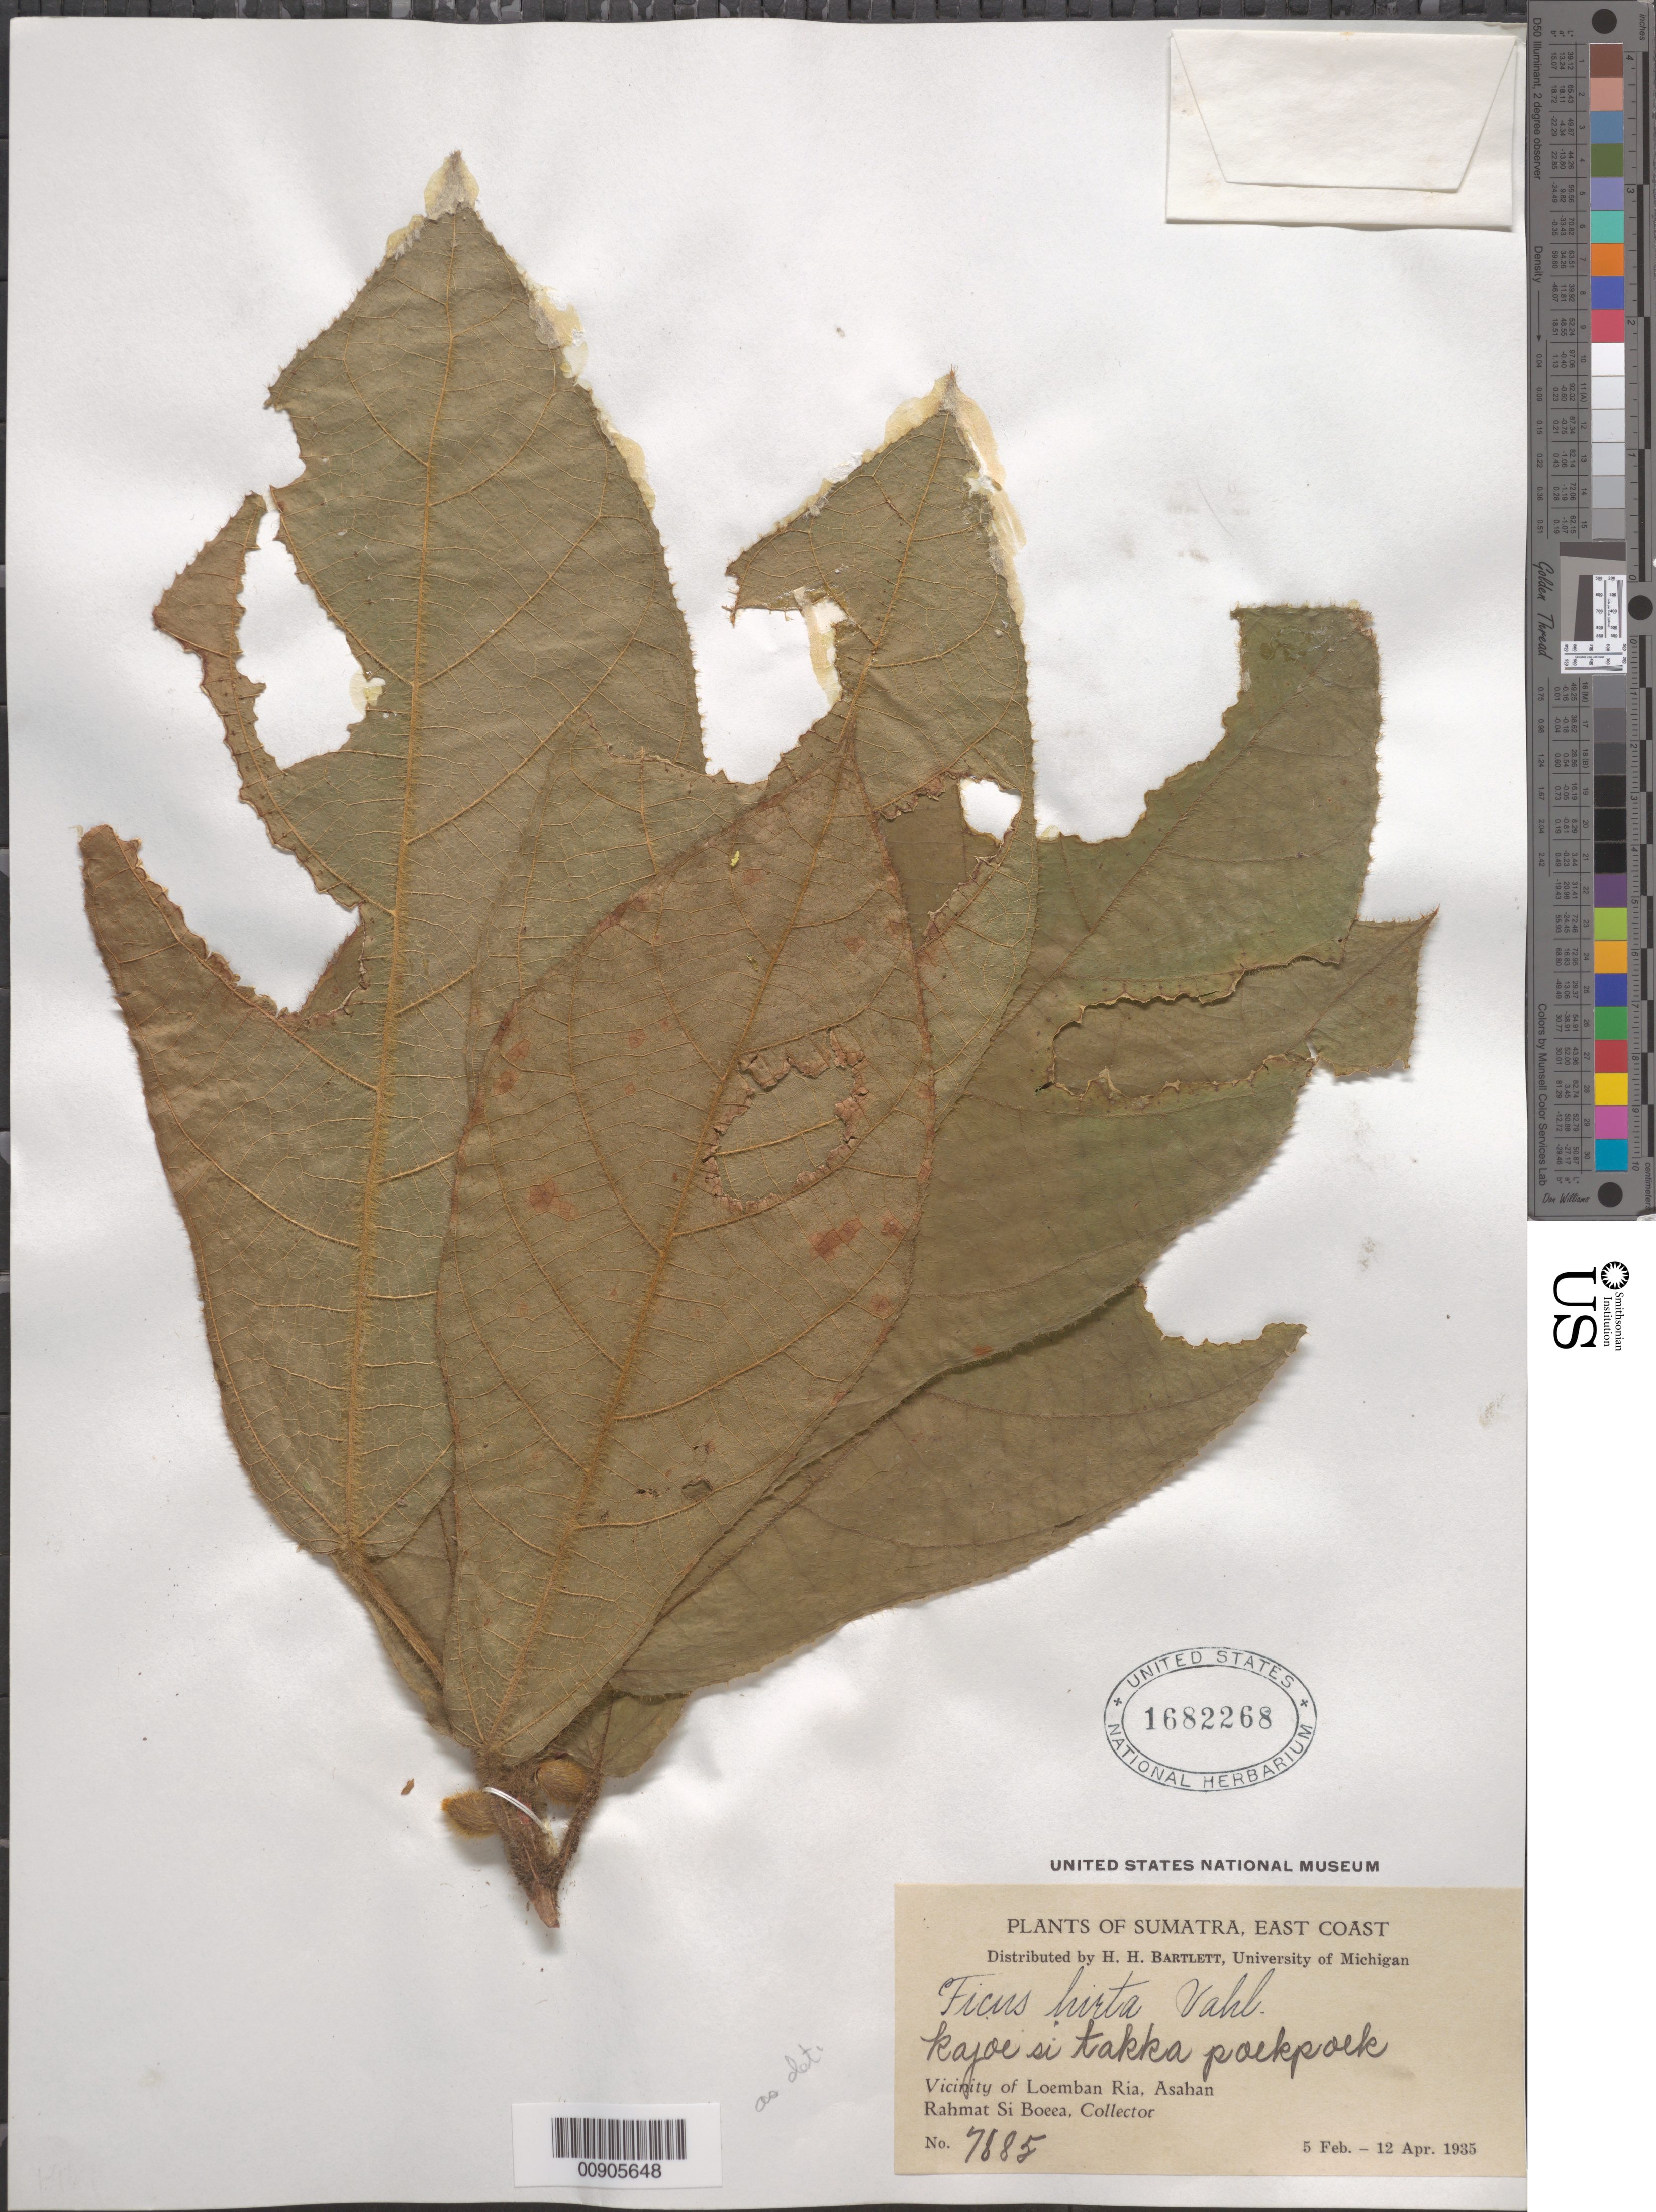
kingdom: Plantae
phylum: Tracheophyta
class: Magnoliopsida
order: Rosales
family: Moraceae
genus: Ficus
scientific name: Ficus hirta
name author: Vahl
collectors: Rahmat Si Boeea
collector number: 7885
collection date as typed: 05 Feb 1935 to 12 Apr 1935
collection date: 1935-02-05/1935-04-12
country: Indonesia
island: Sumatra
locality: Asahan, Vicinity of Loemban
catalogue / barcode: US 1682268